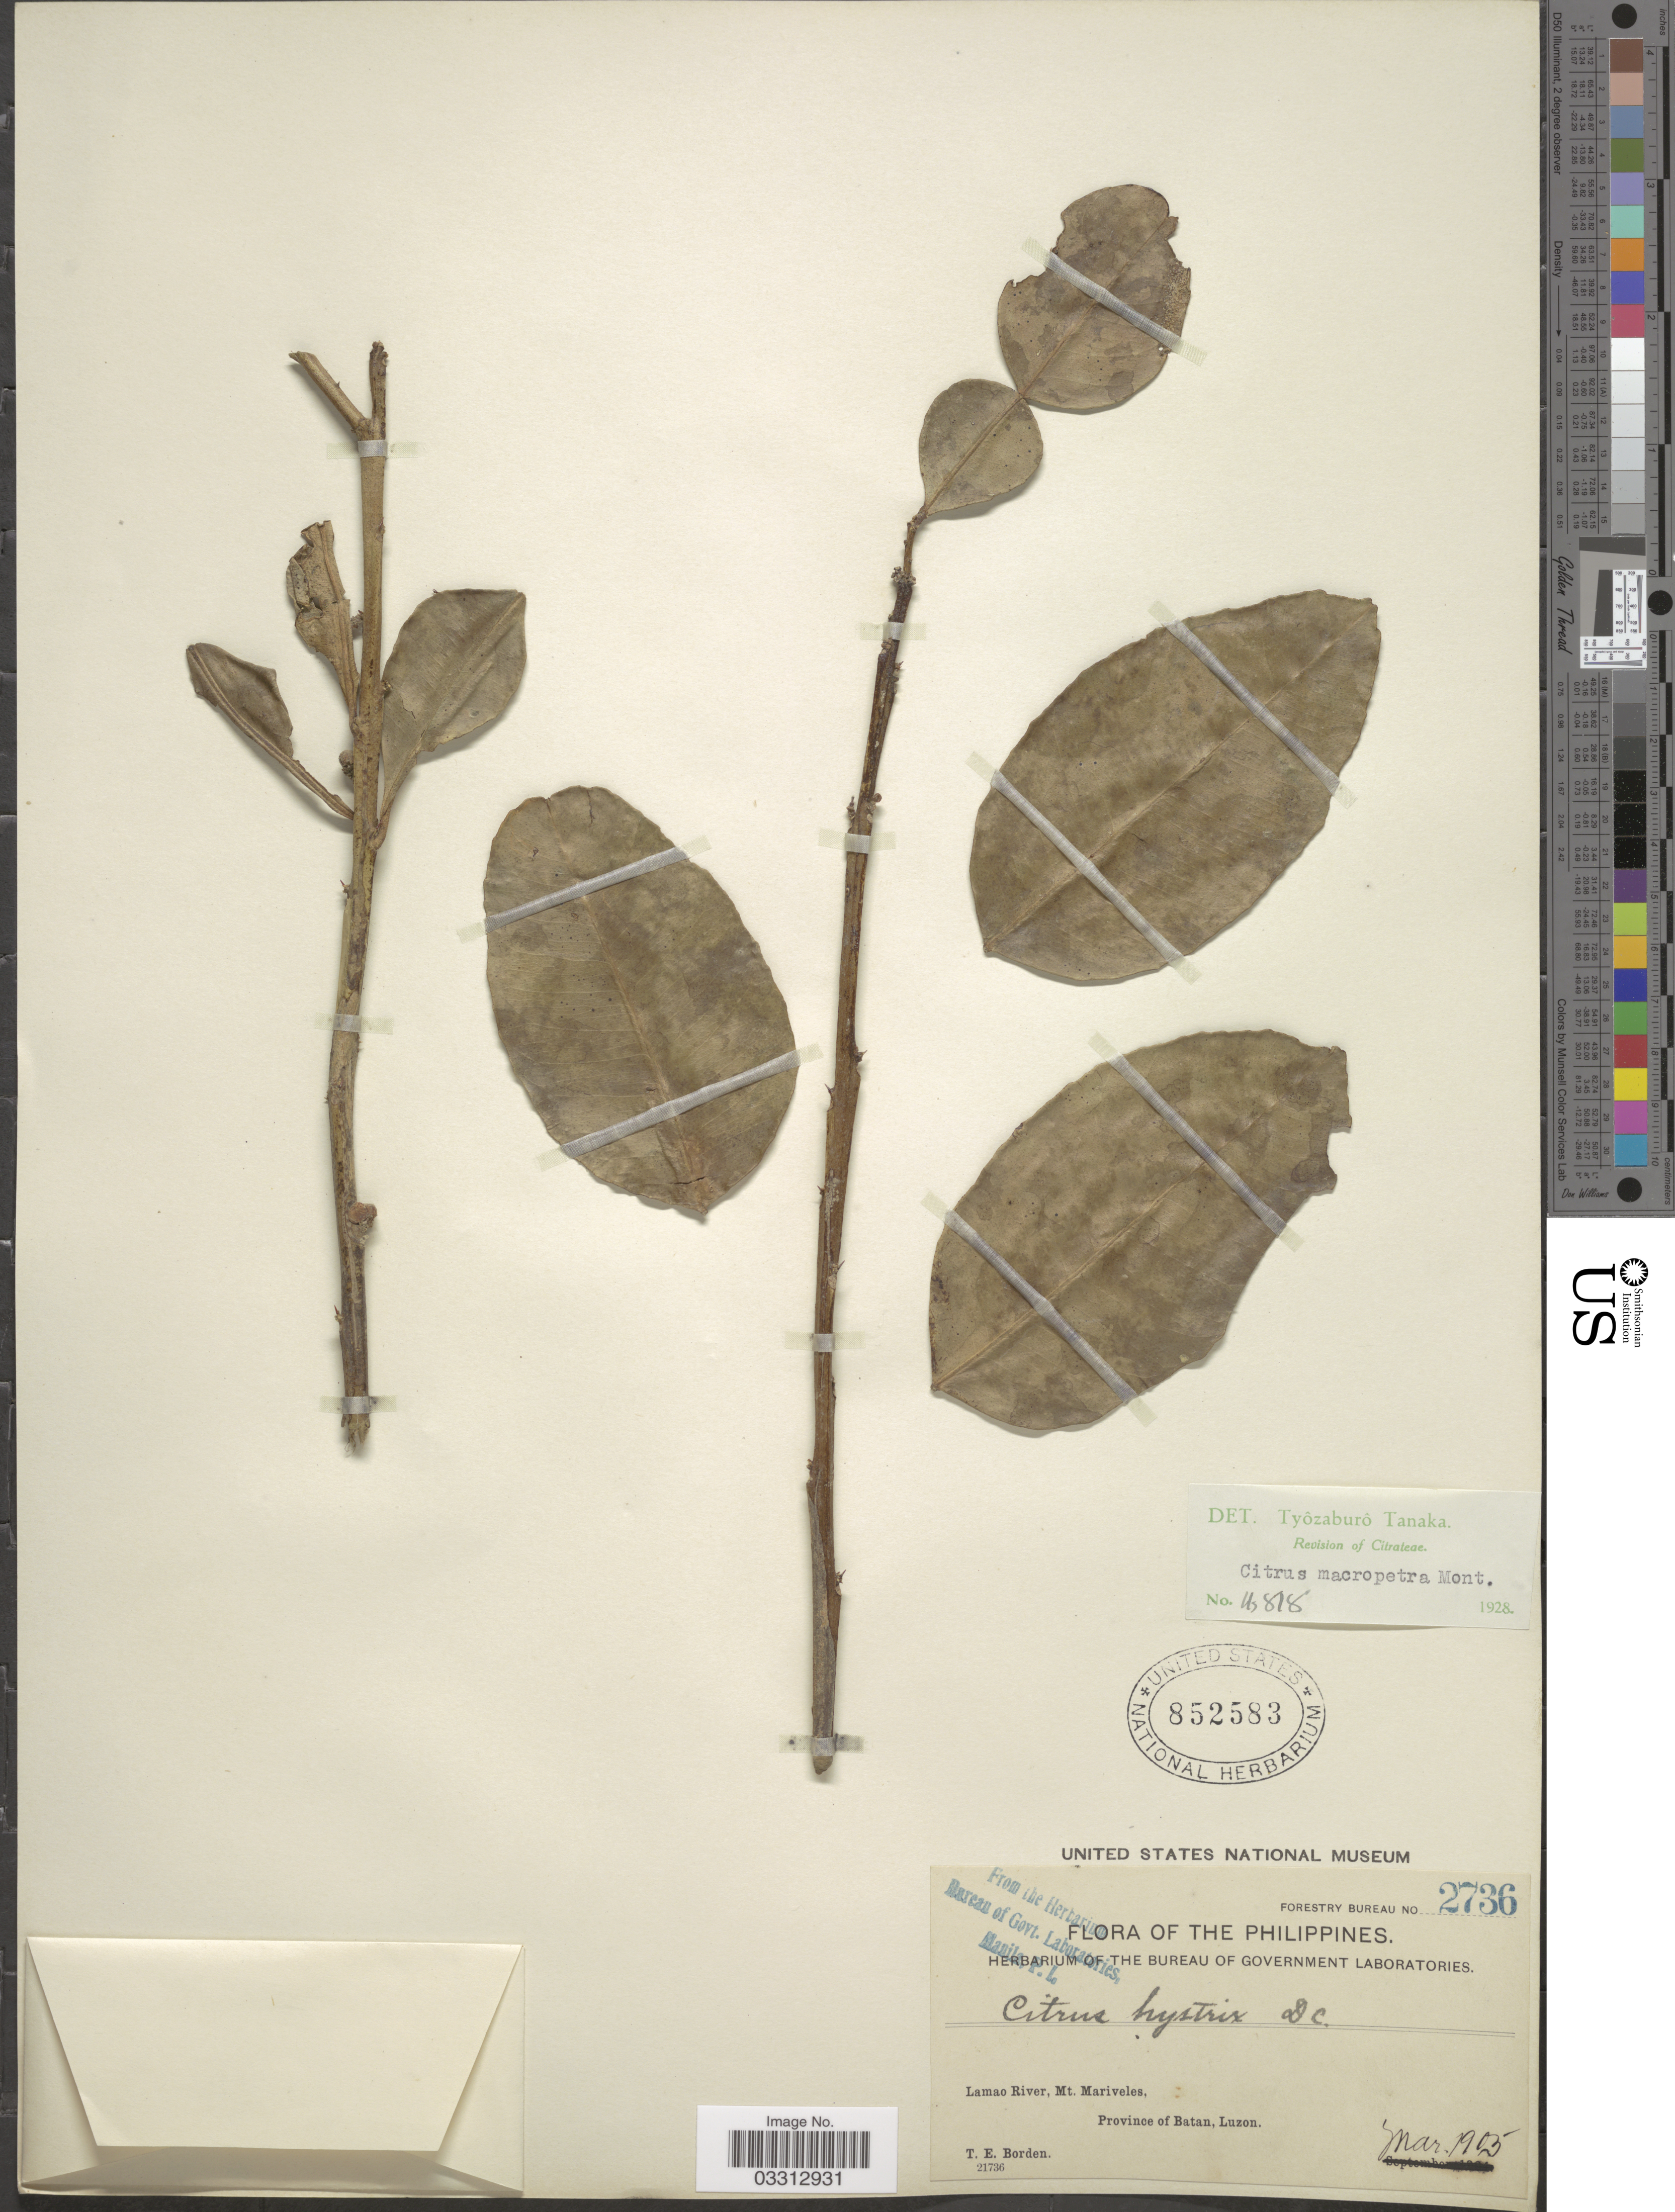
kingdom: Plantae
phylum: Tracheophyta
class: Magnoliopsida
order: Sapindales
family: Rutaceae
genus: Citrus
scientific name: Citrus macroptera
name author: Montrouz.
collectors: T. E. Borden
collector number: Forestry Bureau 2736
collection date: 1905-03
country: Philippines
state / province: Cagayan Valley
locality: Lamao River, Mt. Mariveles, Province of Batan, Luzon.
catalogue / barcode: US 852583